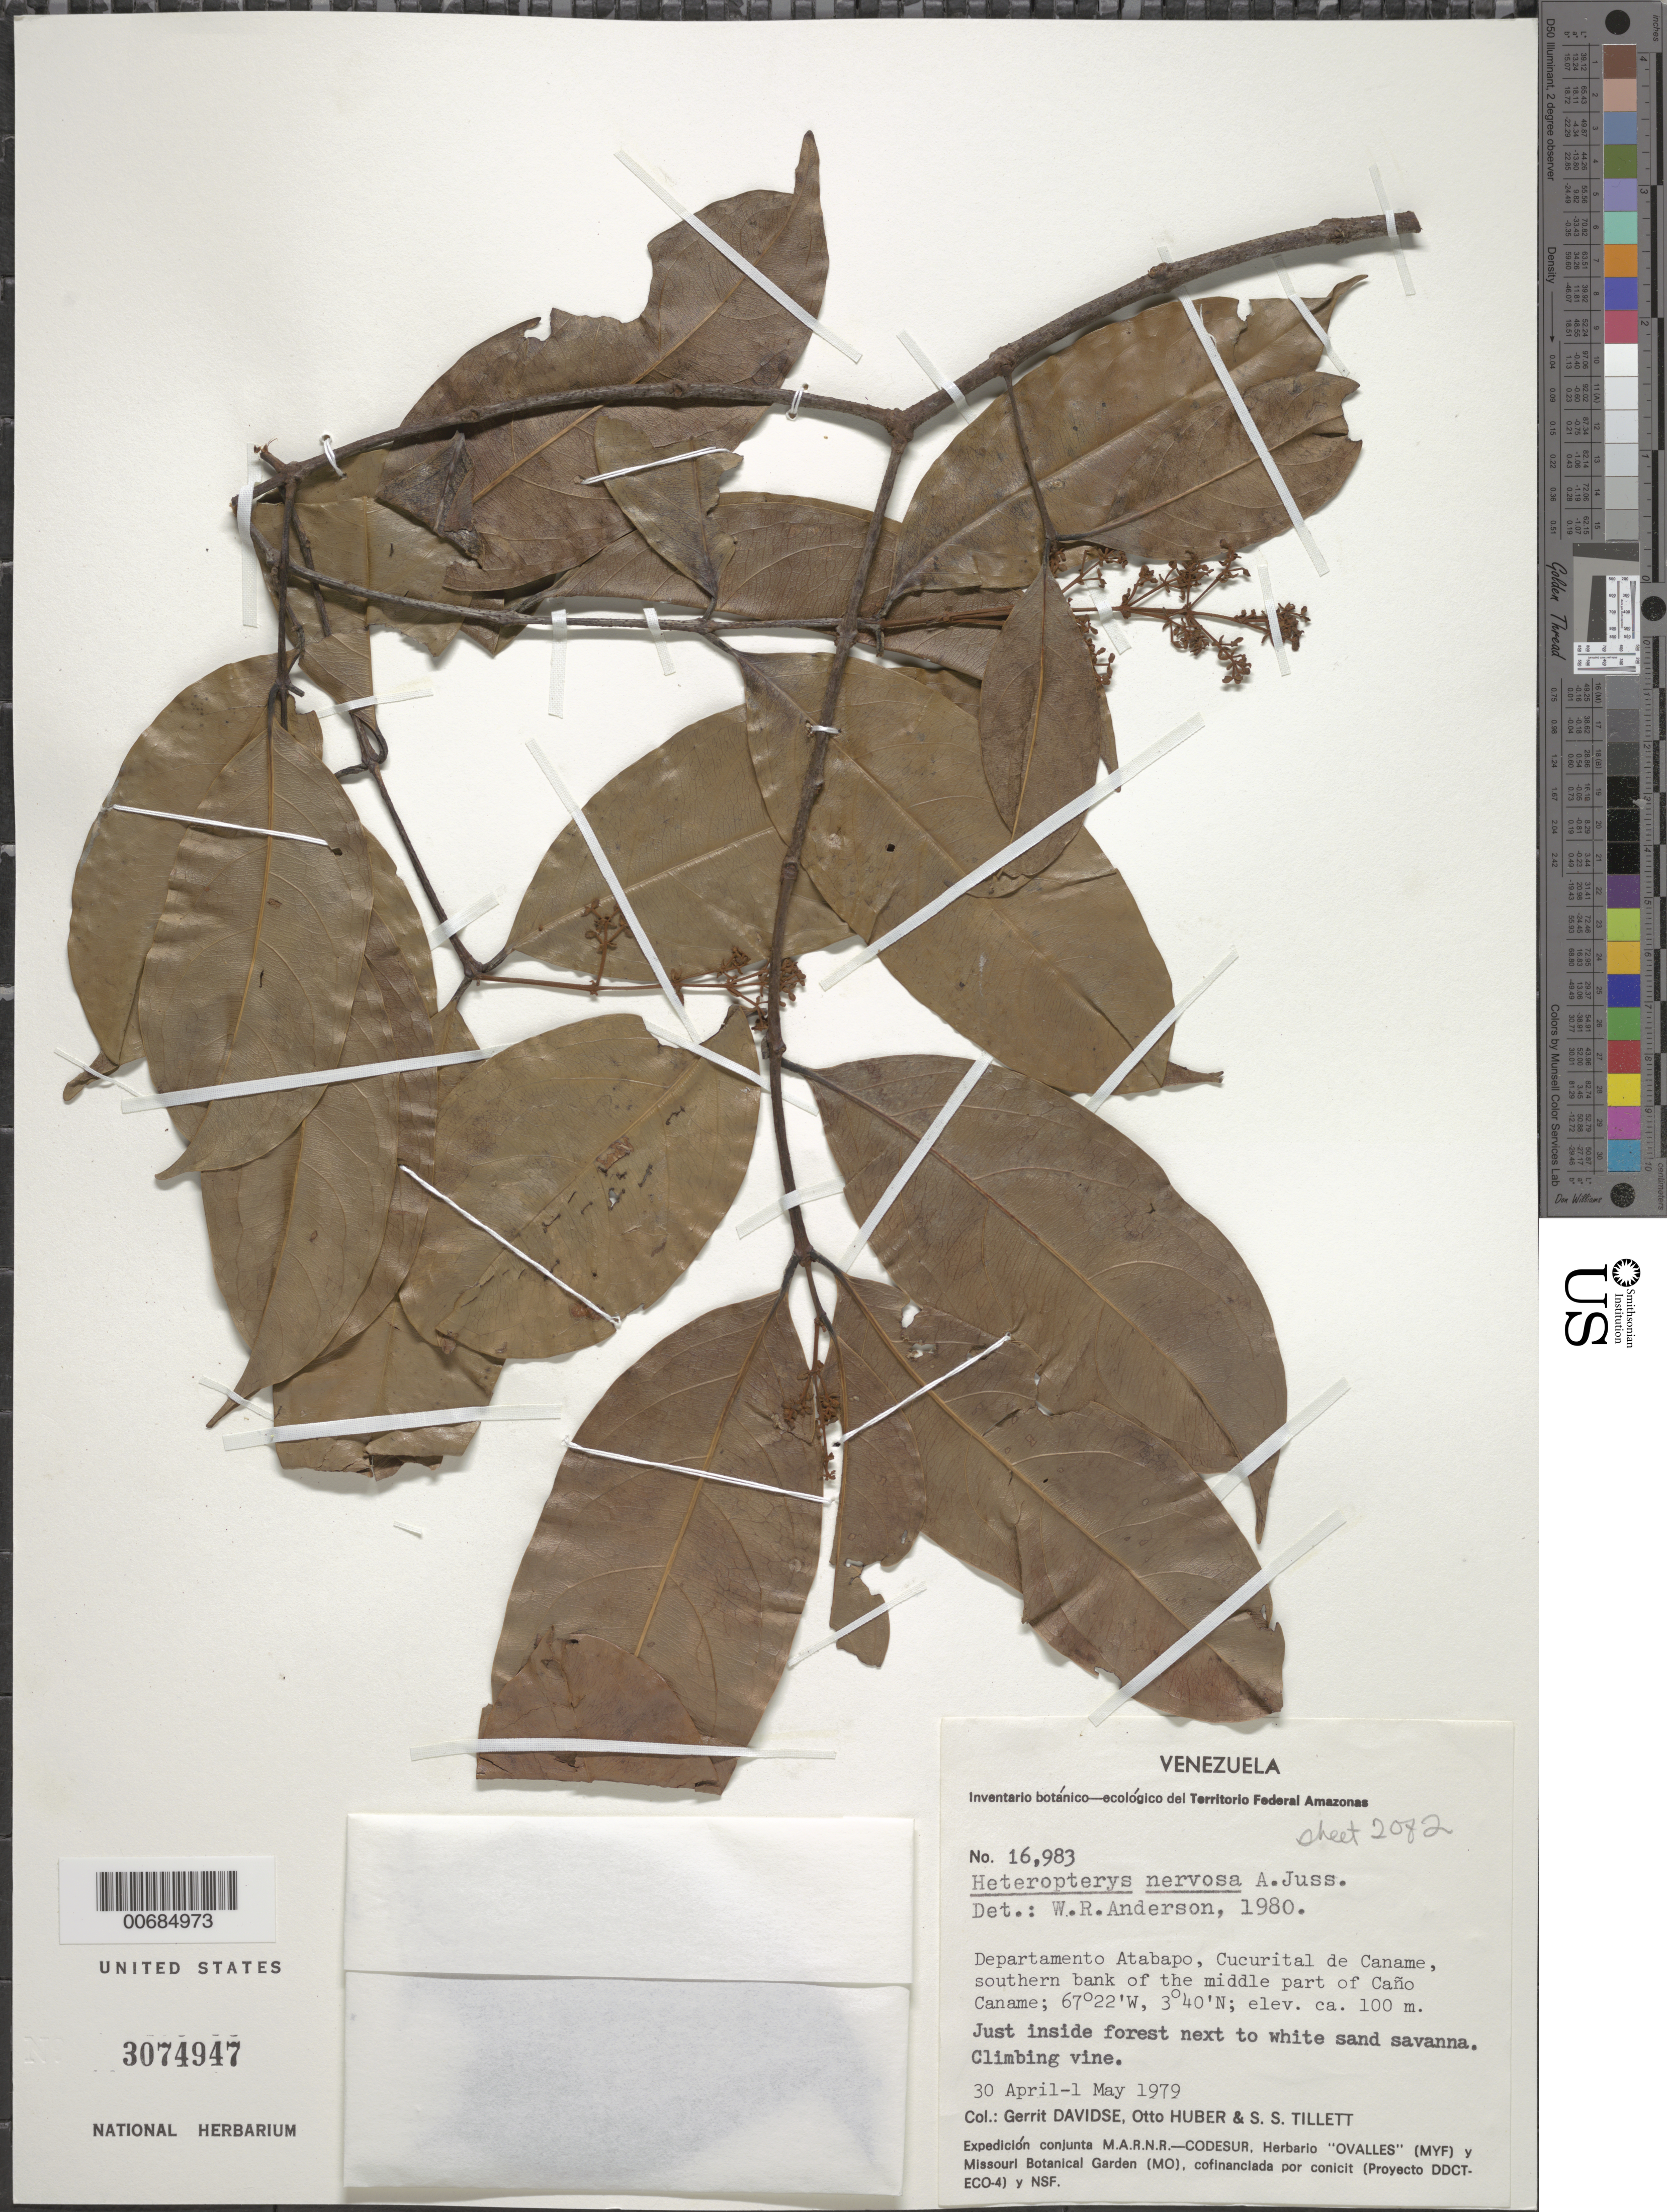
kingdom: Plantae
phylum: Tracheophyta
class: Magnoliopsida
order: Malpighiales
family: Malpighiaceae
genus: Heteropterys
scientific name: Heteropterys nervosa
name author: A. Juss.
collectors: G. Davidse, O. Huber & S. S. Tillett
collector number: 16983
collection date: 1979-04-30/1979-05-01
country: Venezuela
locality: Departamento Atabapo, Cucurital de Caname, southern bank of the middle part of Caño Caname.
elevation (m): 100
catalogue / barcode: US 3074947